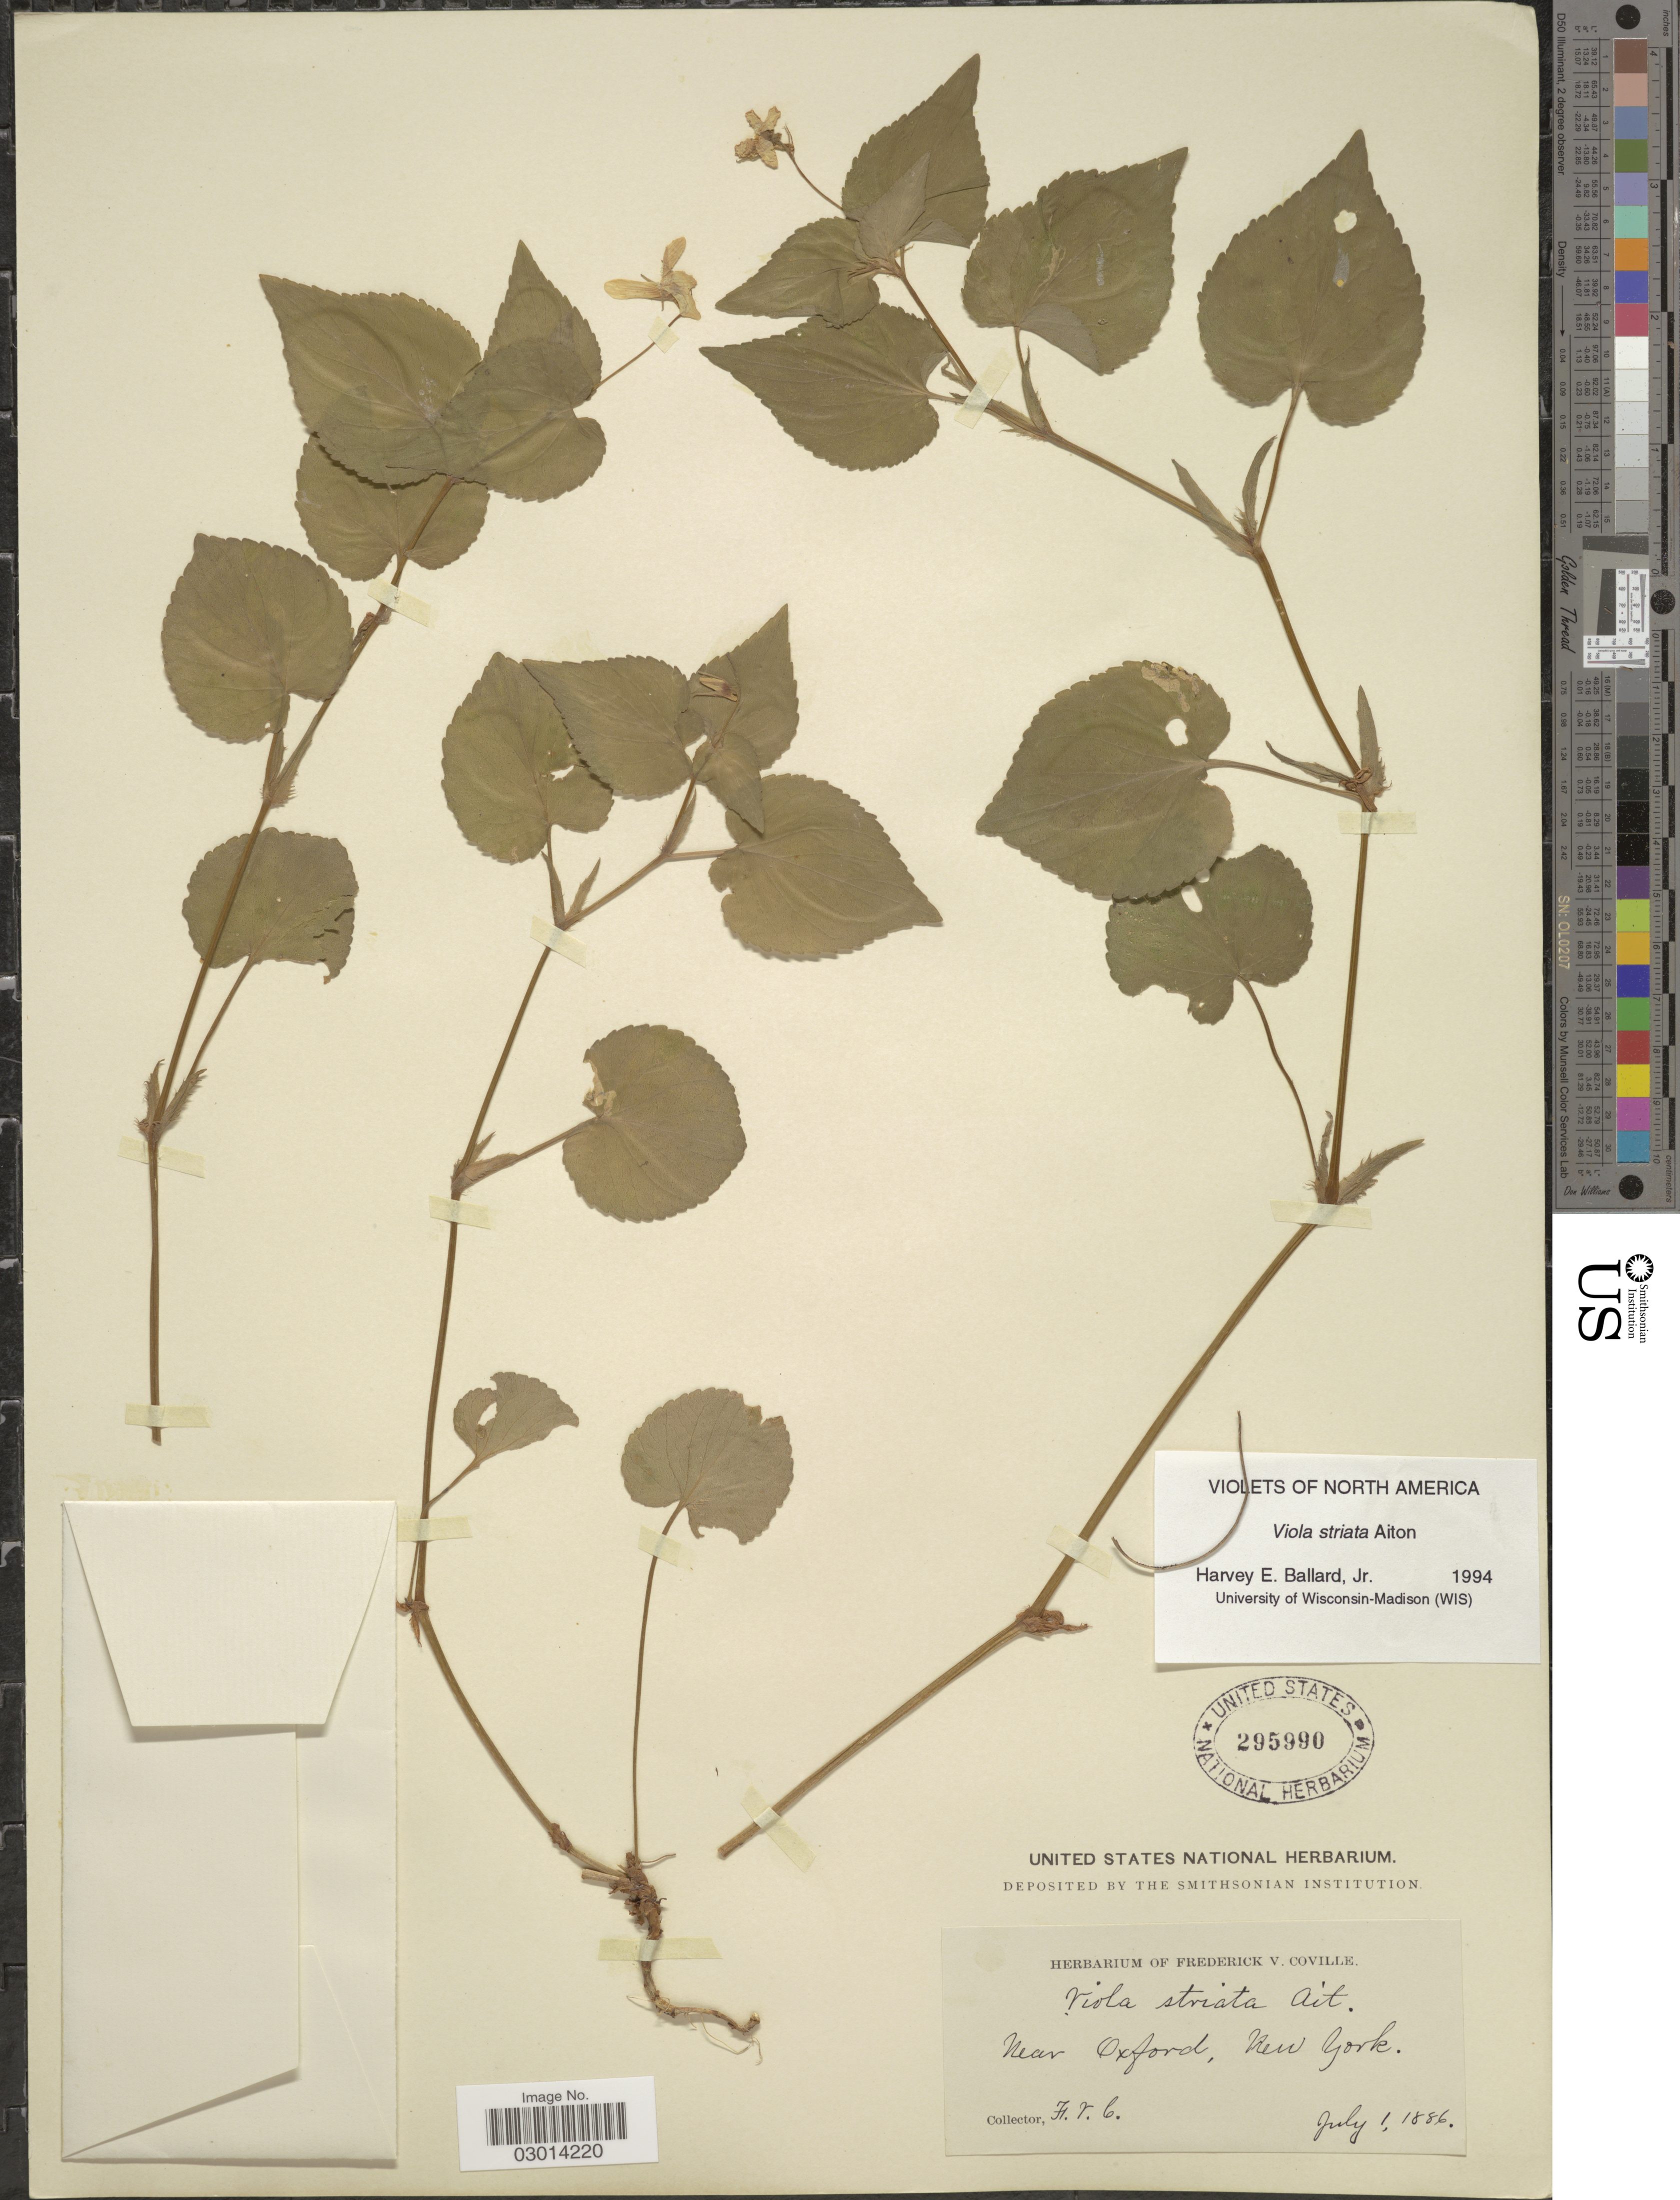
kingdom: Plantae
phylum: Tracheophyta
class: Magnoliopsida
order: Malpighiales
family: Violaceae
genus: Viola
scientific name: Viola rostrata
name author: Pursh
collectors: F. V. Coville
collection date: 1886-07-01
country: United States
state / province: New York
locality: New Oxford.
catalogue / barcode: US 295990